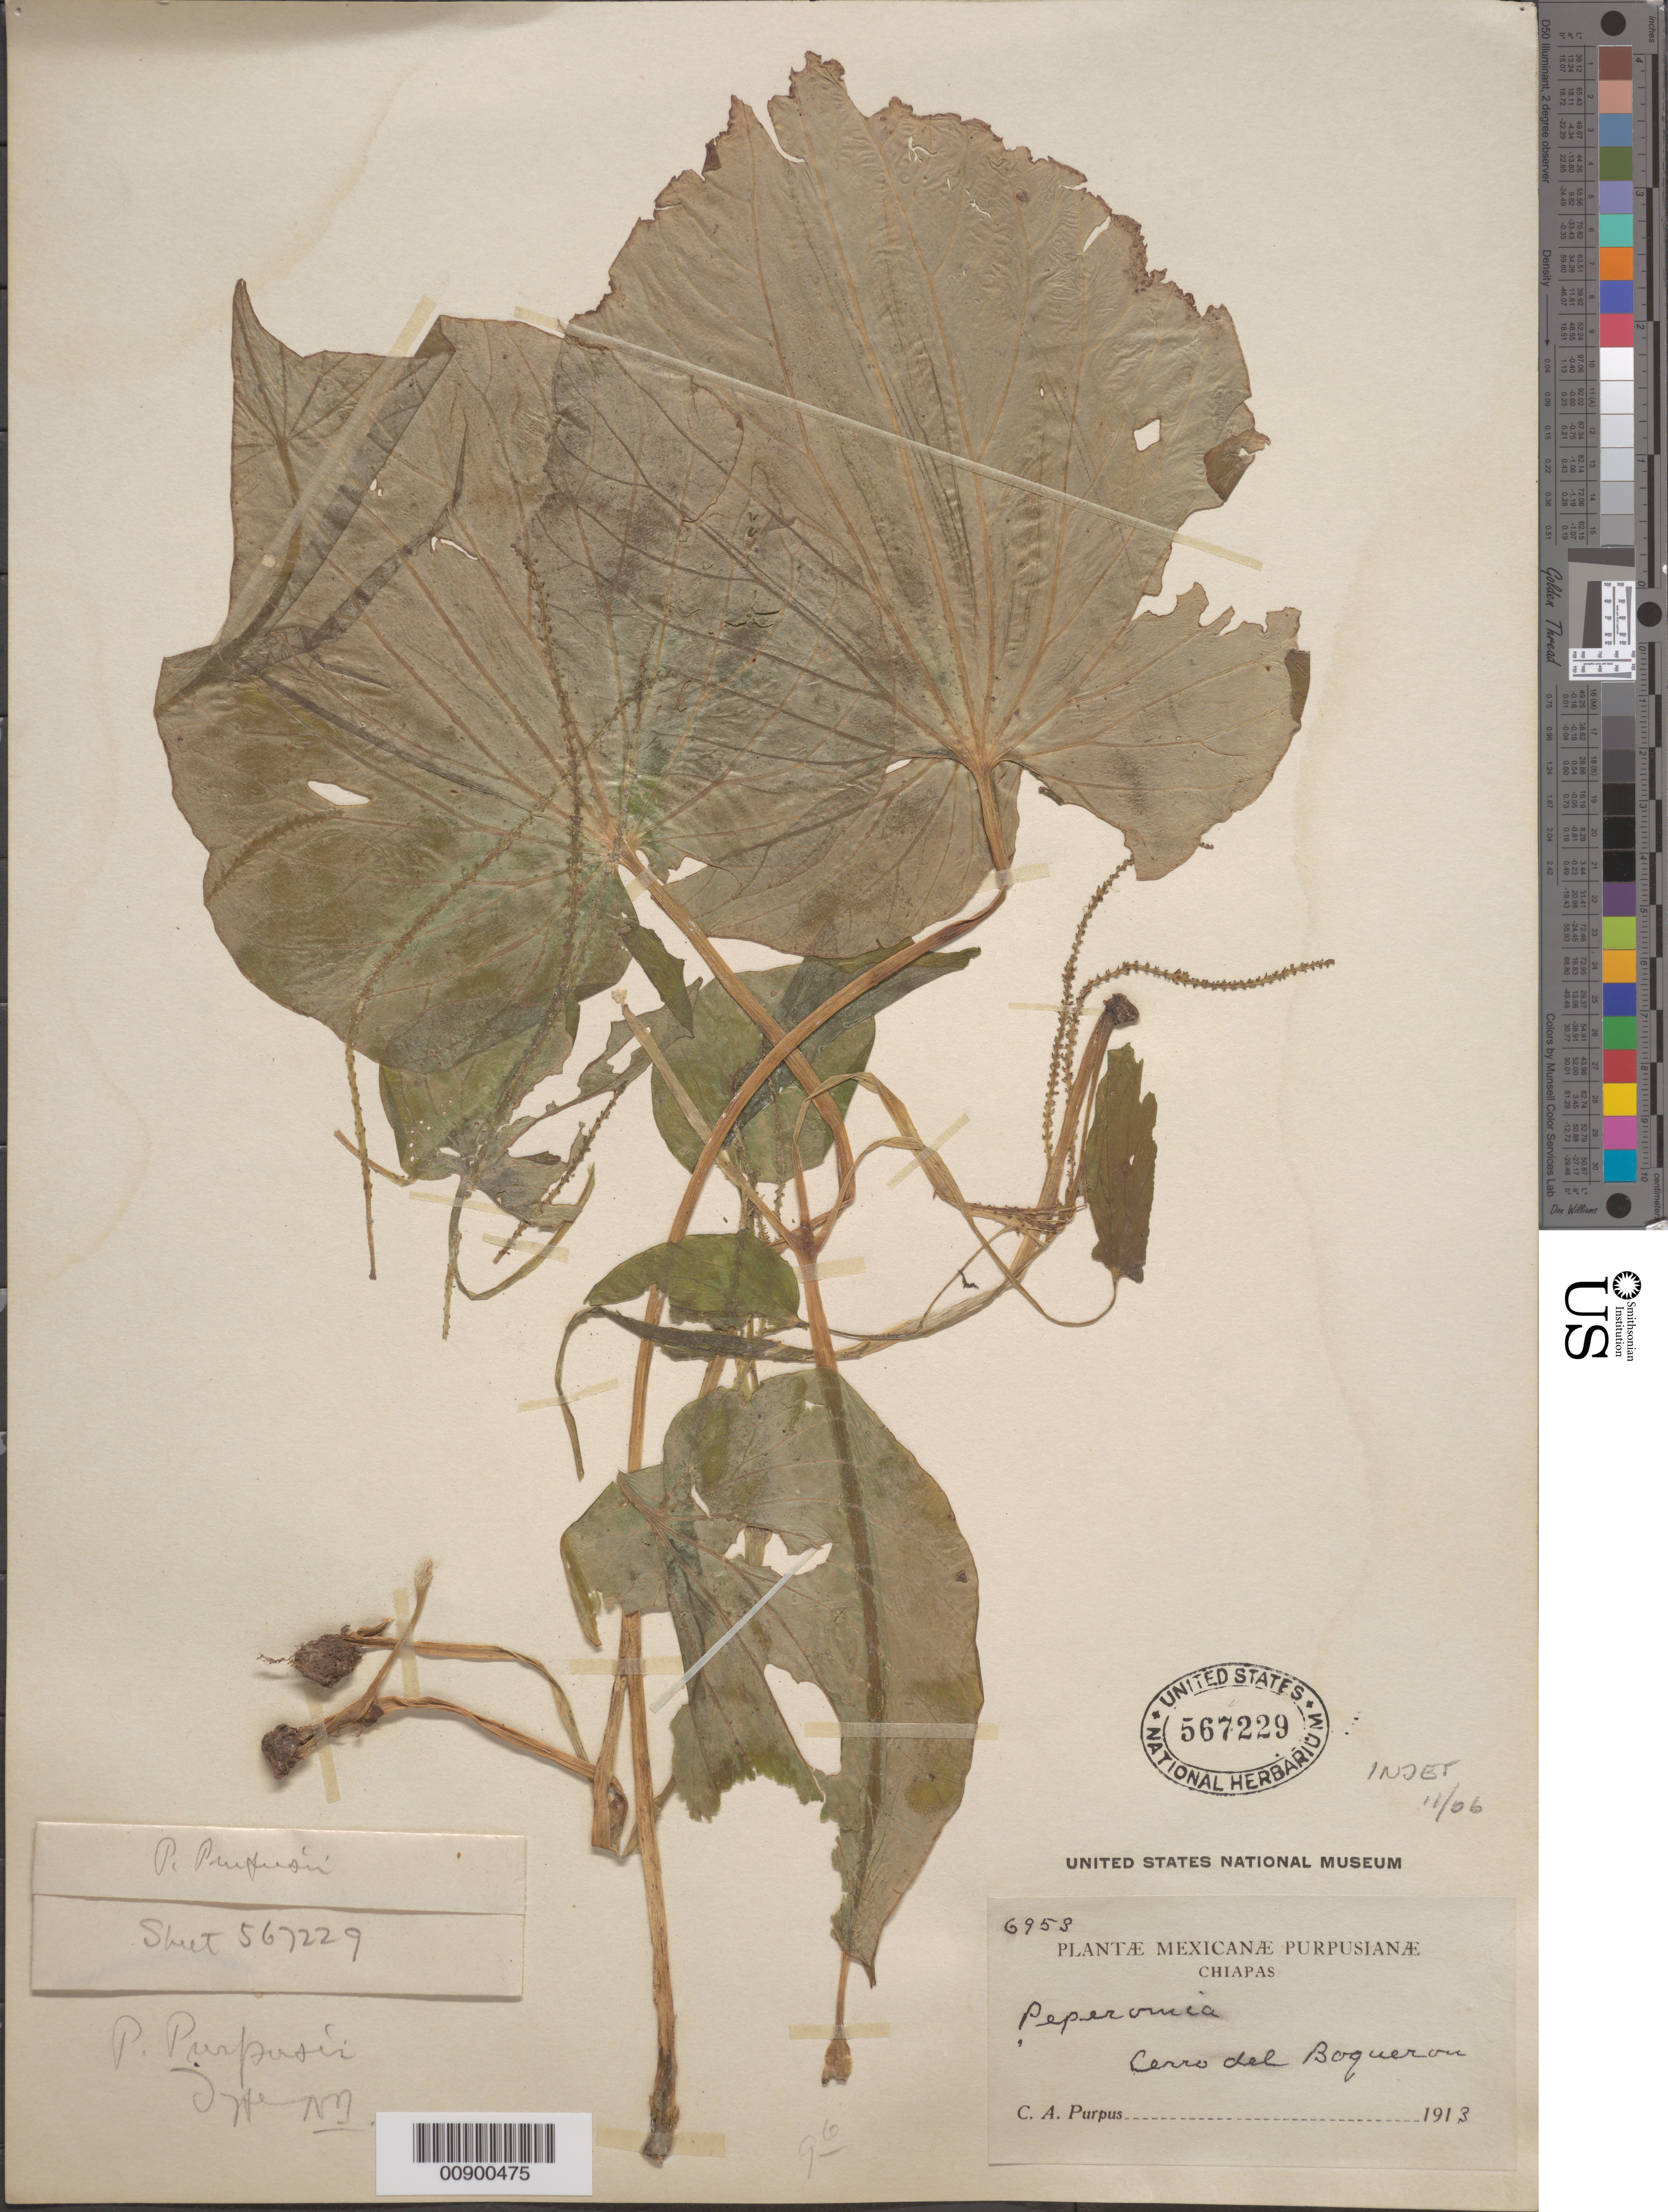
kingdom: Plantae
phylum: Tracheophyta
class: Magnoliopsida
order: Piperales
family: Piperaceae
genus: Peperomia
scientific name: Peperomia asarifolioides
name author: R.García Mart. & Beutelspacher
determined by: Jiménez, José Estaban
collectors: C. A. Purpus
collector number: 6953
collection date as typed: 1913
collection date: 1913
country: Mexico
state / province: Chiapas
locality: Chiapas: Cerro del Boqueron.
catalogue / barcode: US 567229